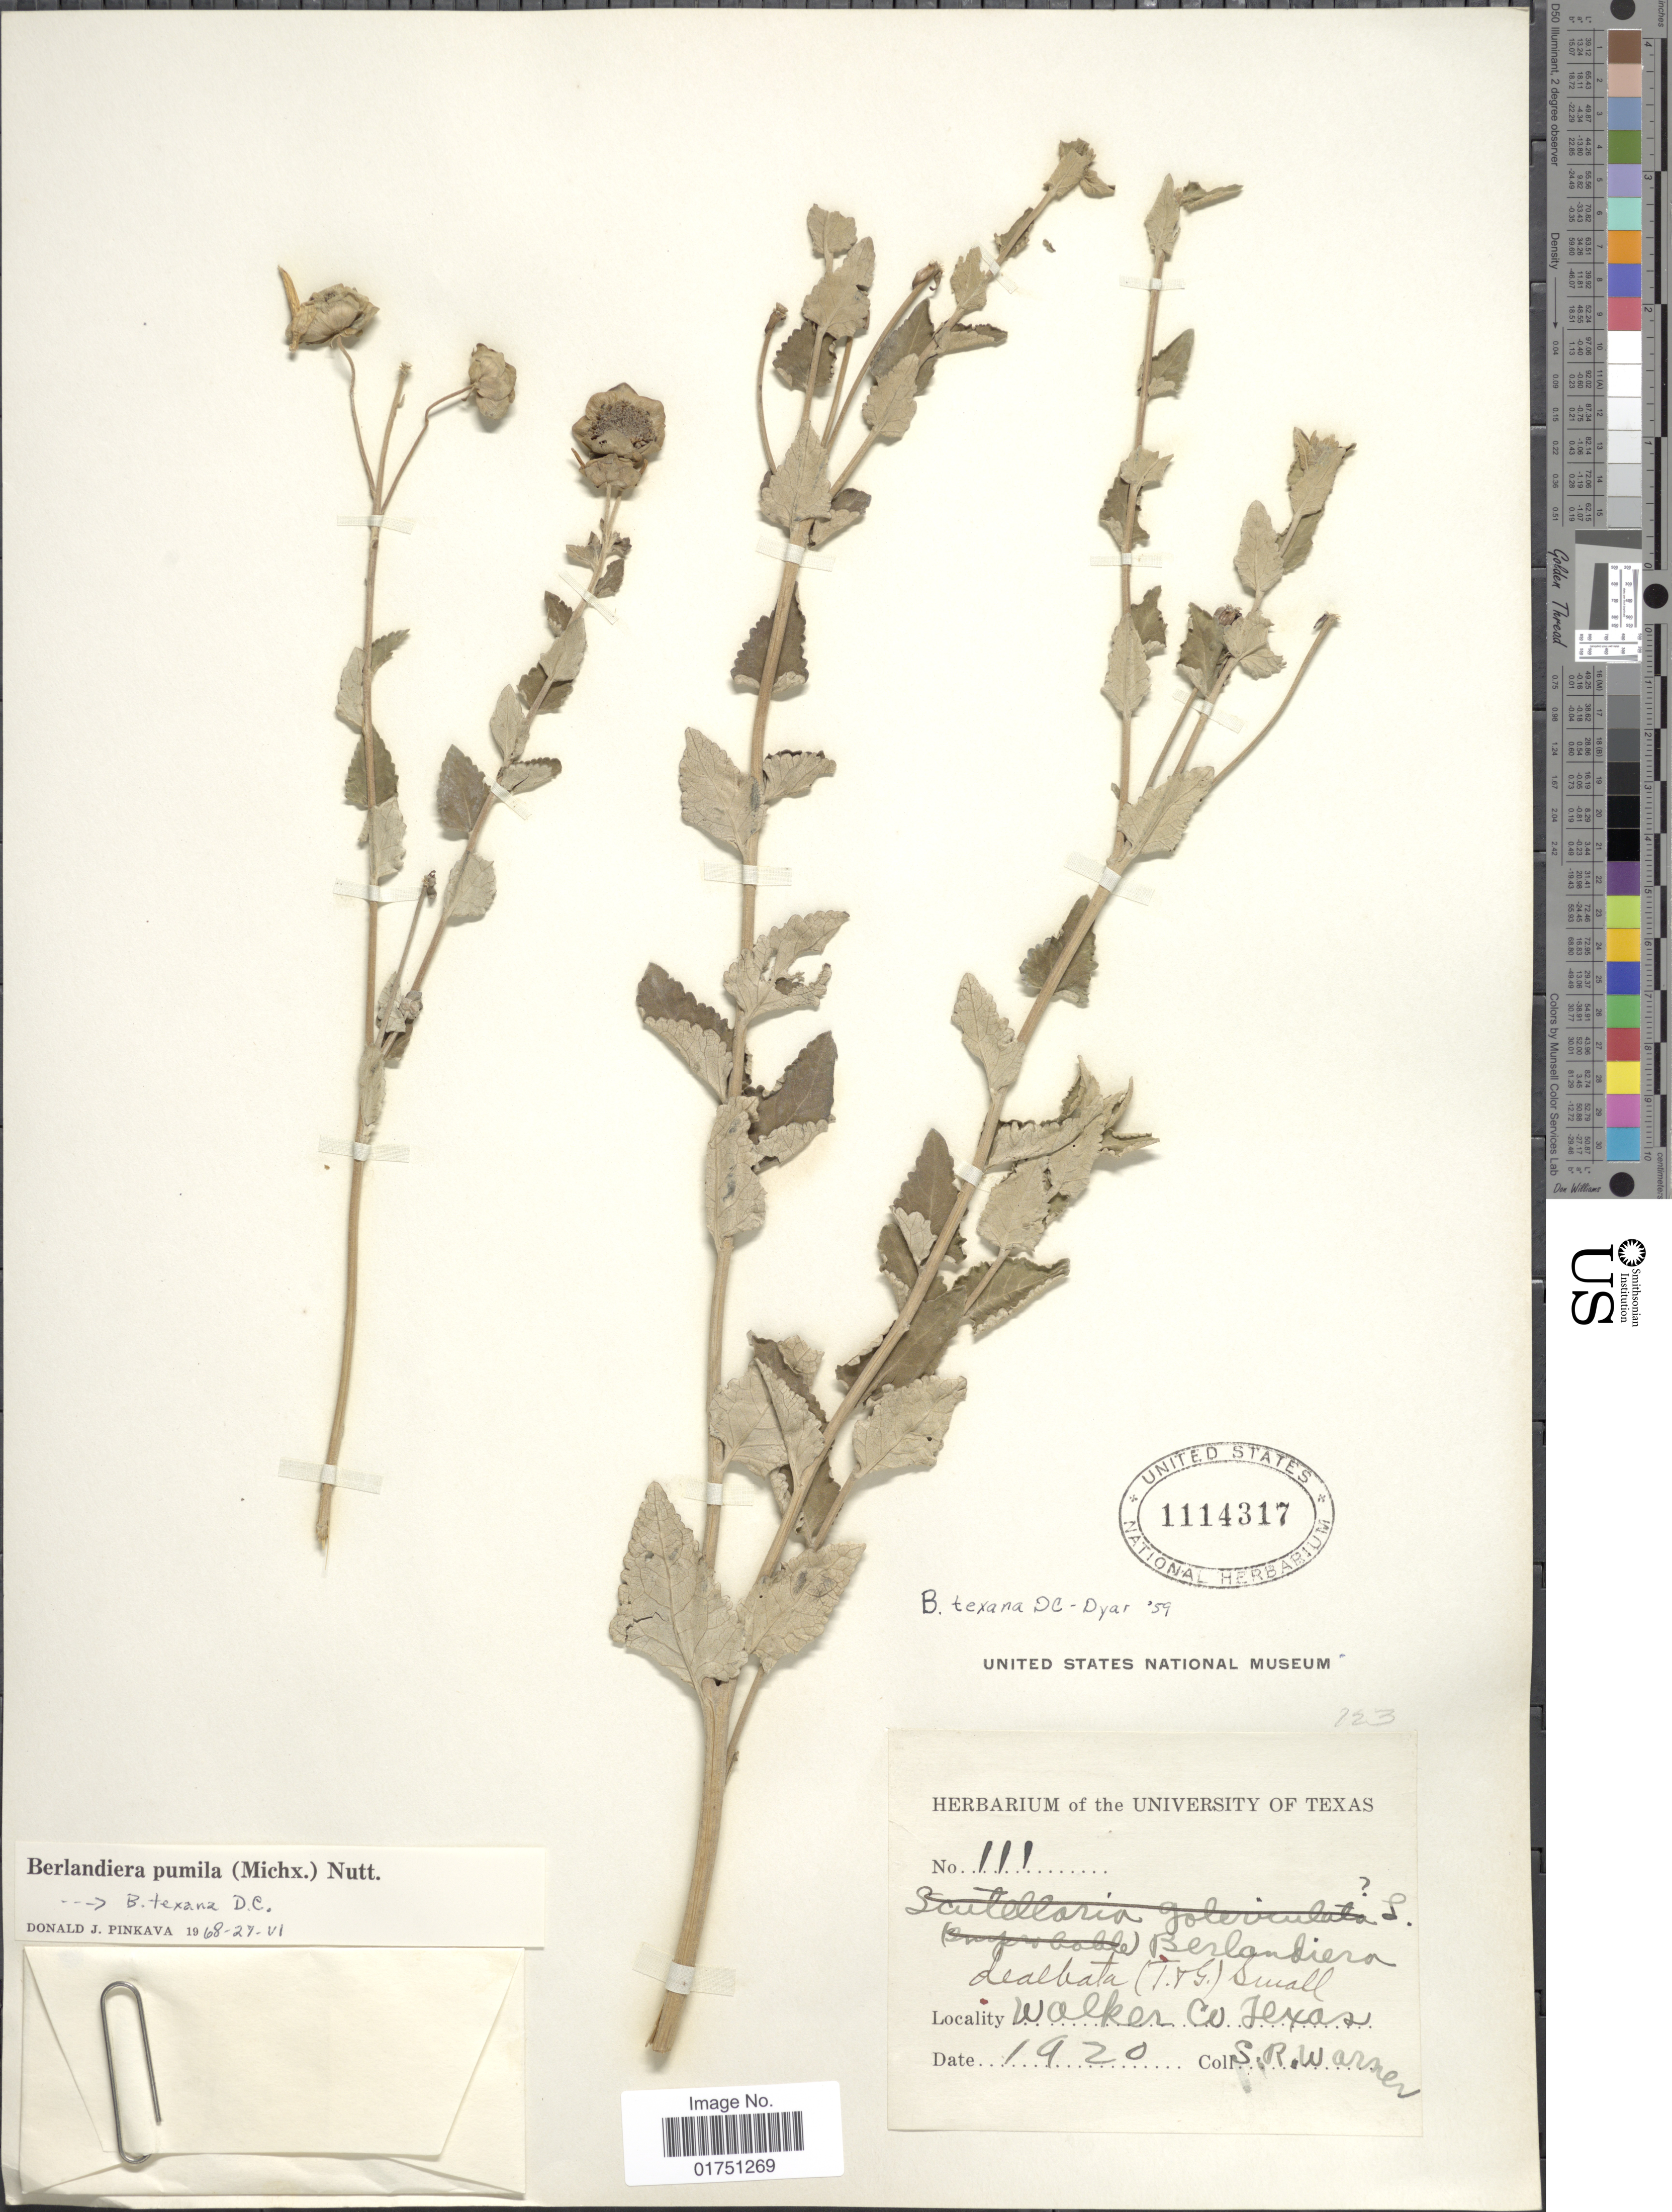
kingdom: Plantae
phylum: Tracheophyta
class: Magnoliopsida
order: Asterales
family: Asteraceae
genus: Berlandiera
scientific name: Berlandiera pumila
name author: (Michx.) Nutt.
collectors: S. Warner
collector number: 111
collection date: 1920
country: United States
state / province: Texas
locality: Walker Co.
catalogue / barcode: US 1114317